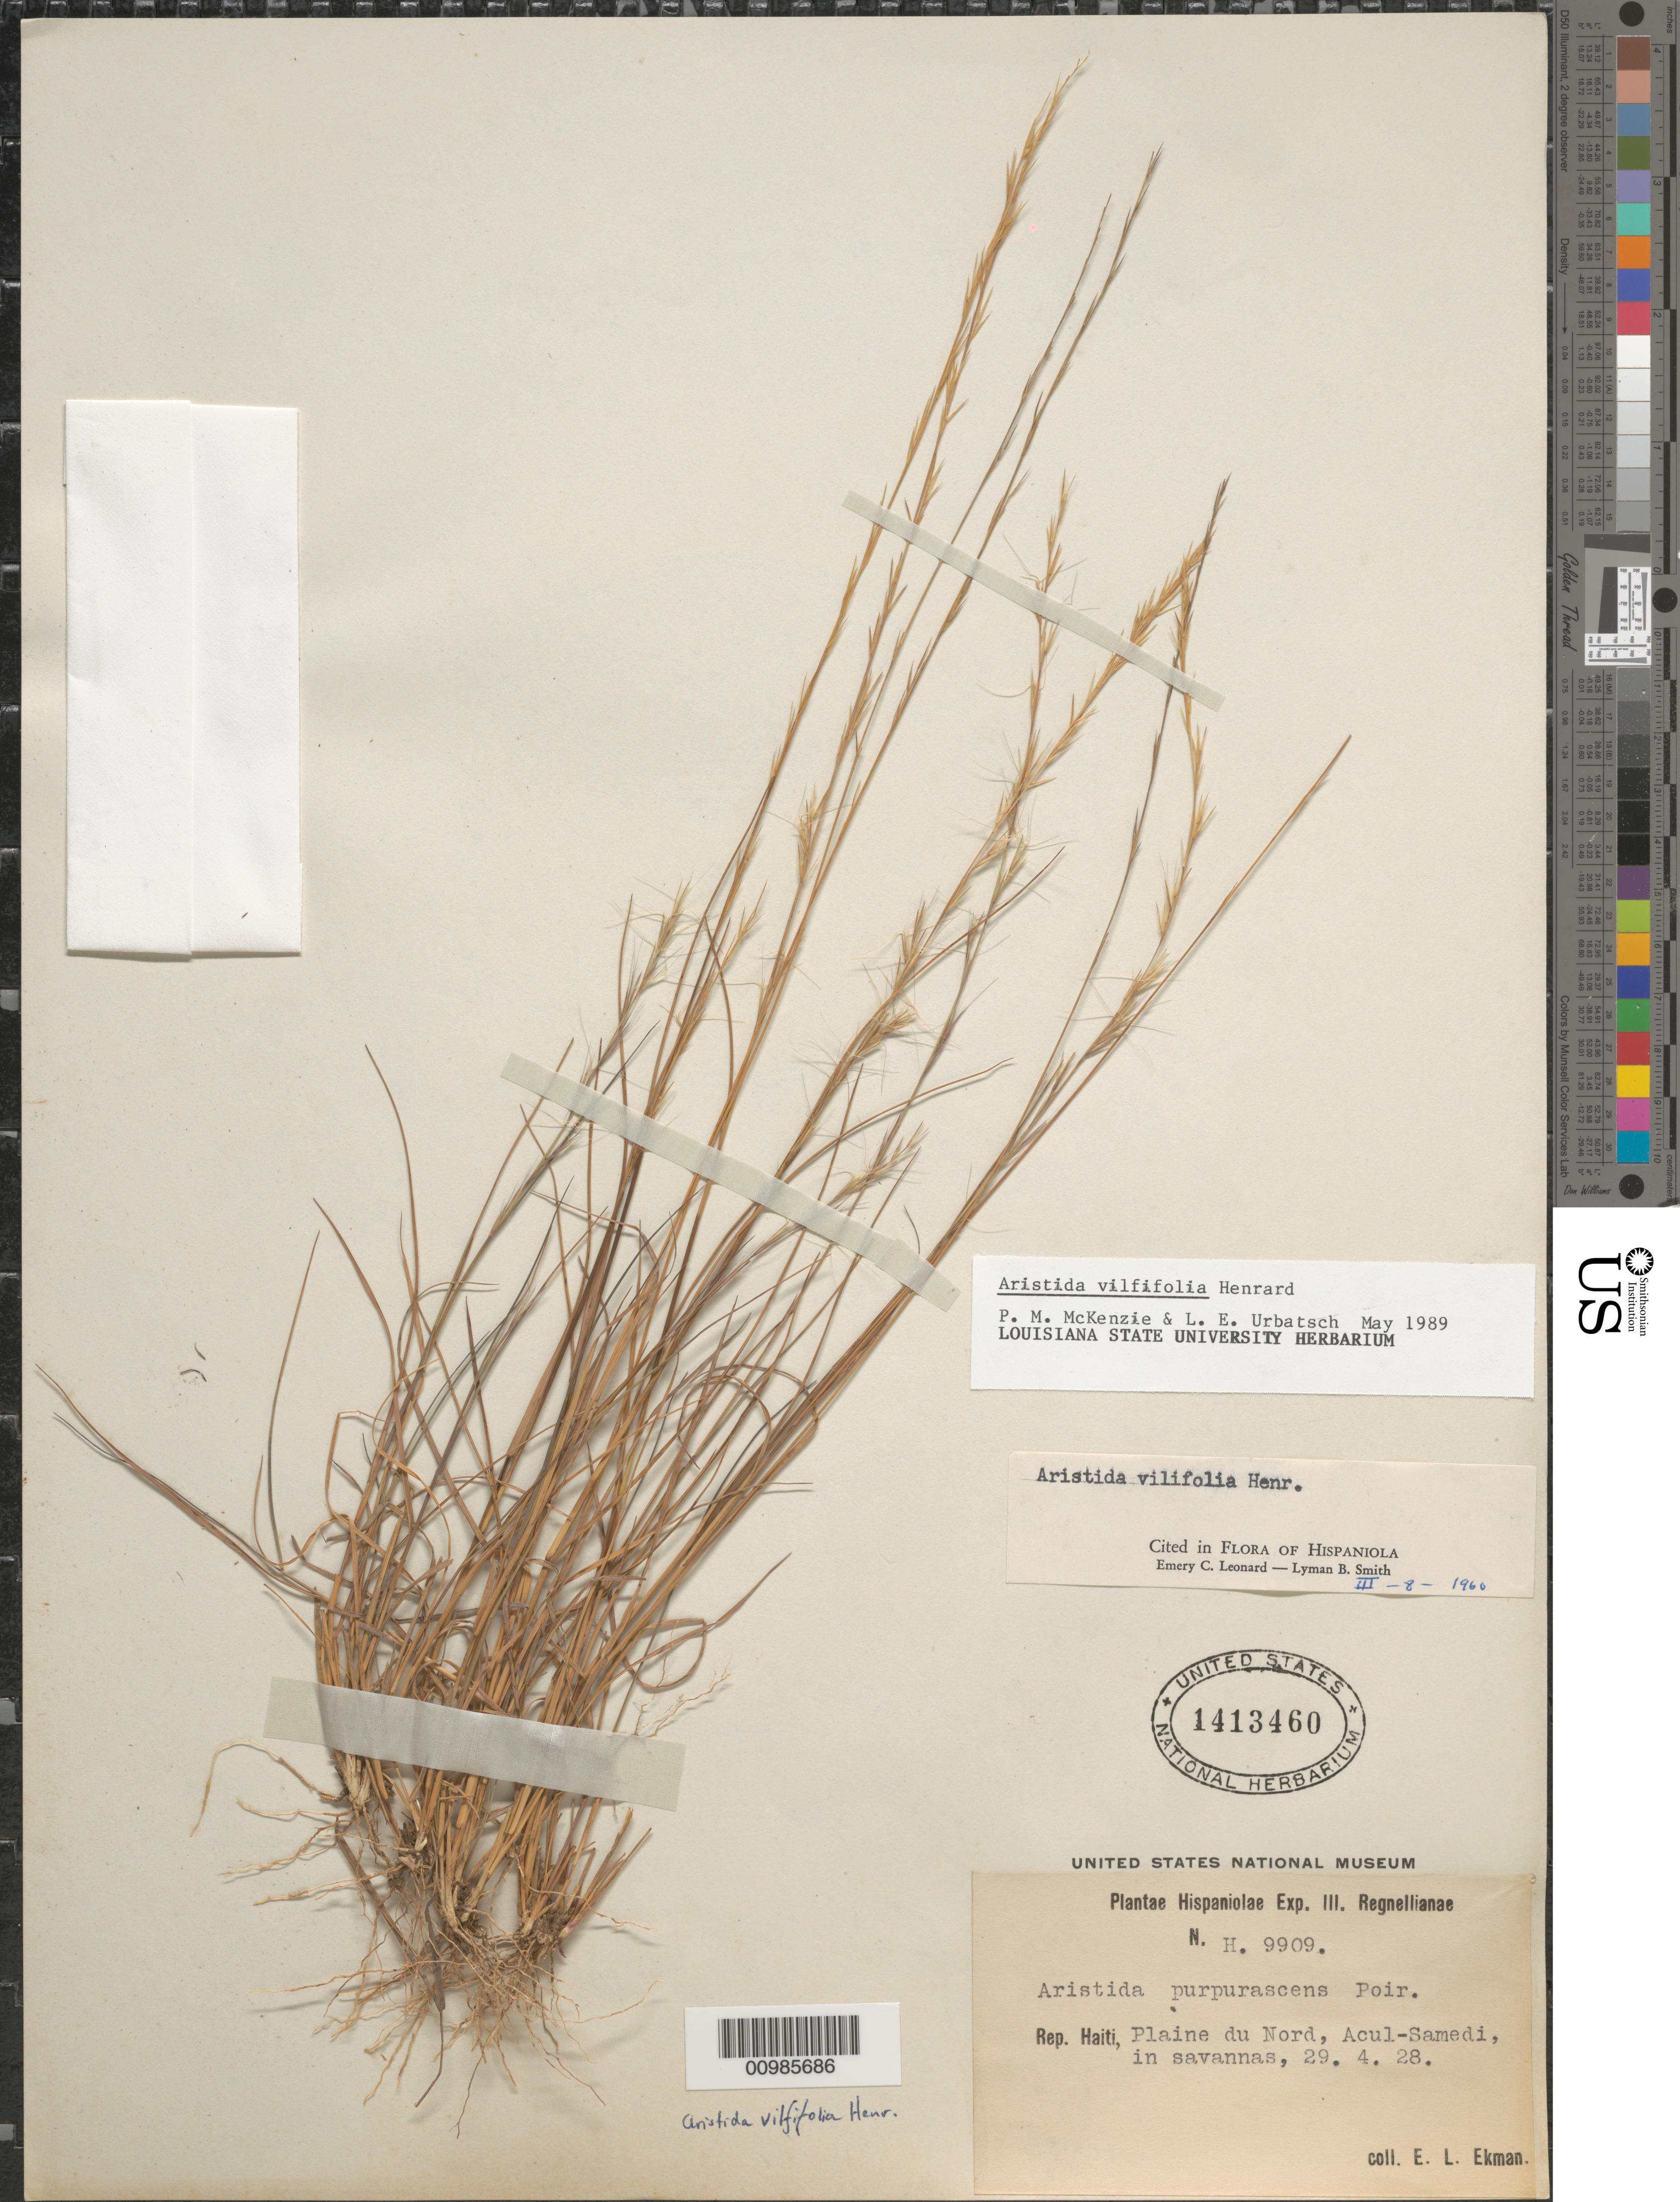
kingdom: Plantae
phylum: Tracheophyta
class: Liliopsida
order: Poales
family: Poaceae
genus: Aristida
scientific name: Aristida vilfifolia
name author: Henr.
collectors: E. L. Ekman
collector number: H 9909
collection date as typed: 29 Apr 1928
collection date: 1928-04-29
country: Haiti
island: Hispaniola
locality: Plaine du Nord, Acul-Samedi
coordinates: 0 N, 0 E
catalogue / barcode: US 1413460